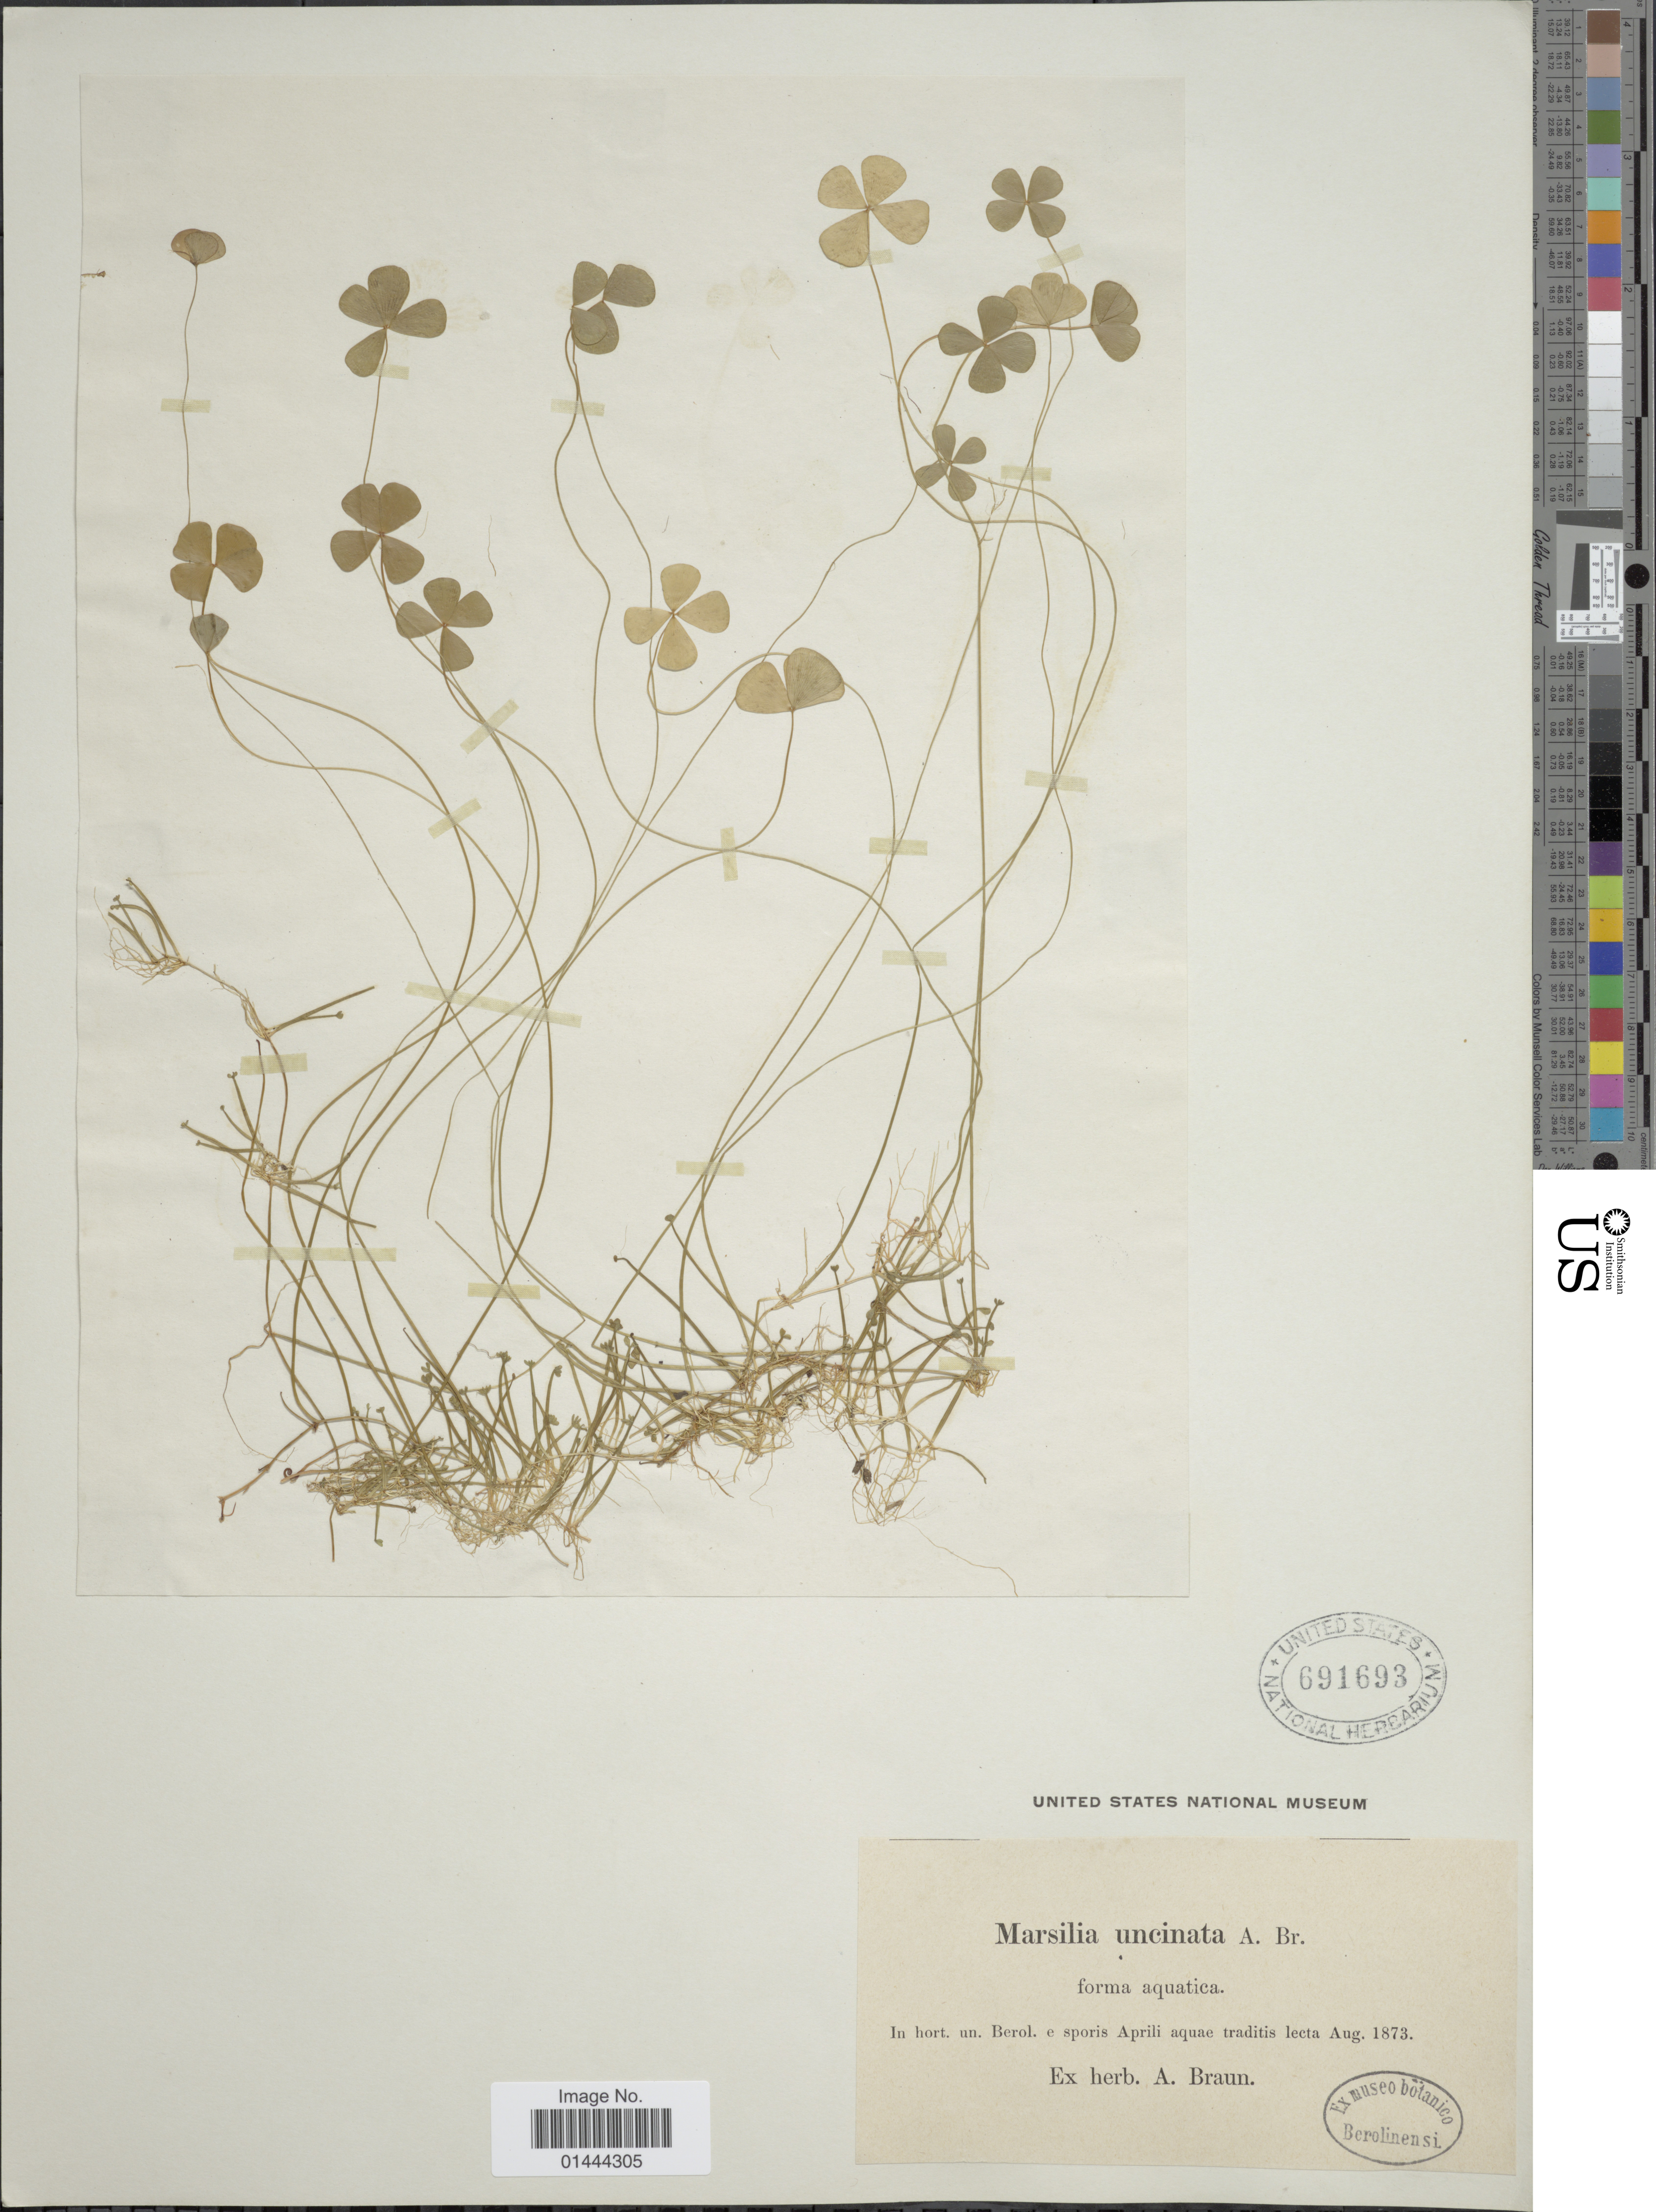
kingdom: Plantae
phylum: Tracheophyta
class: Polypodiopsida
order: Salviniales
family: Marsileaceae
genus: Marsilea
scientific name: Marsilea vestita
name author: Hook. & Grev.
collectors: ex herb. A. Braun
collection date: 1873-04/1873-08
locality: In hort. un. Berol.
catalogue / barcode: US 691693